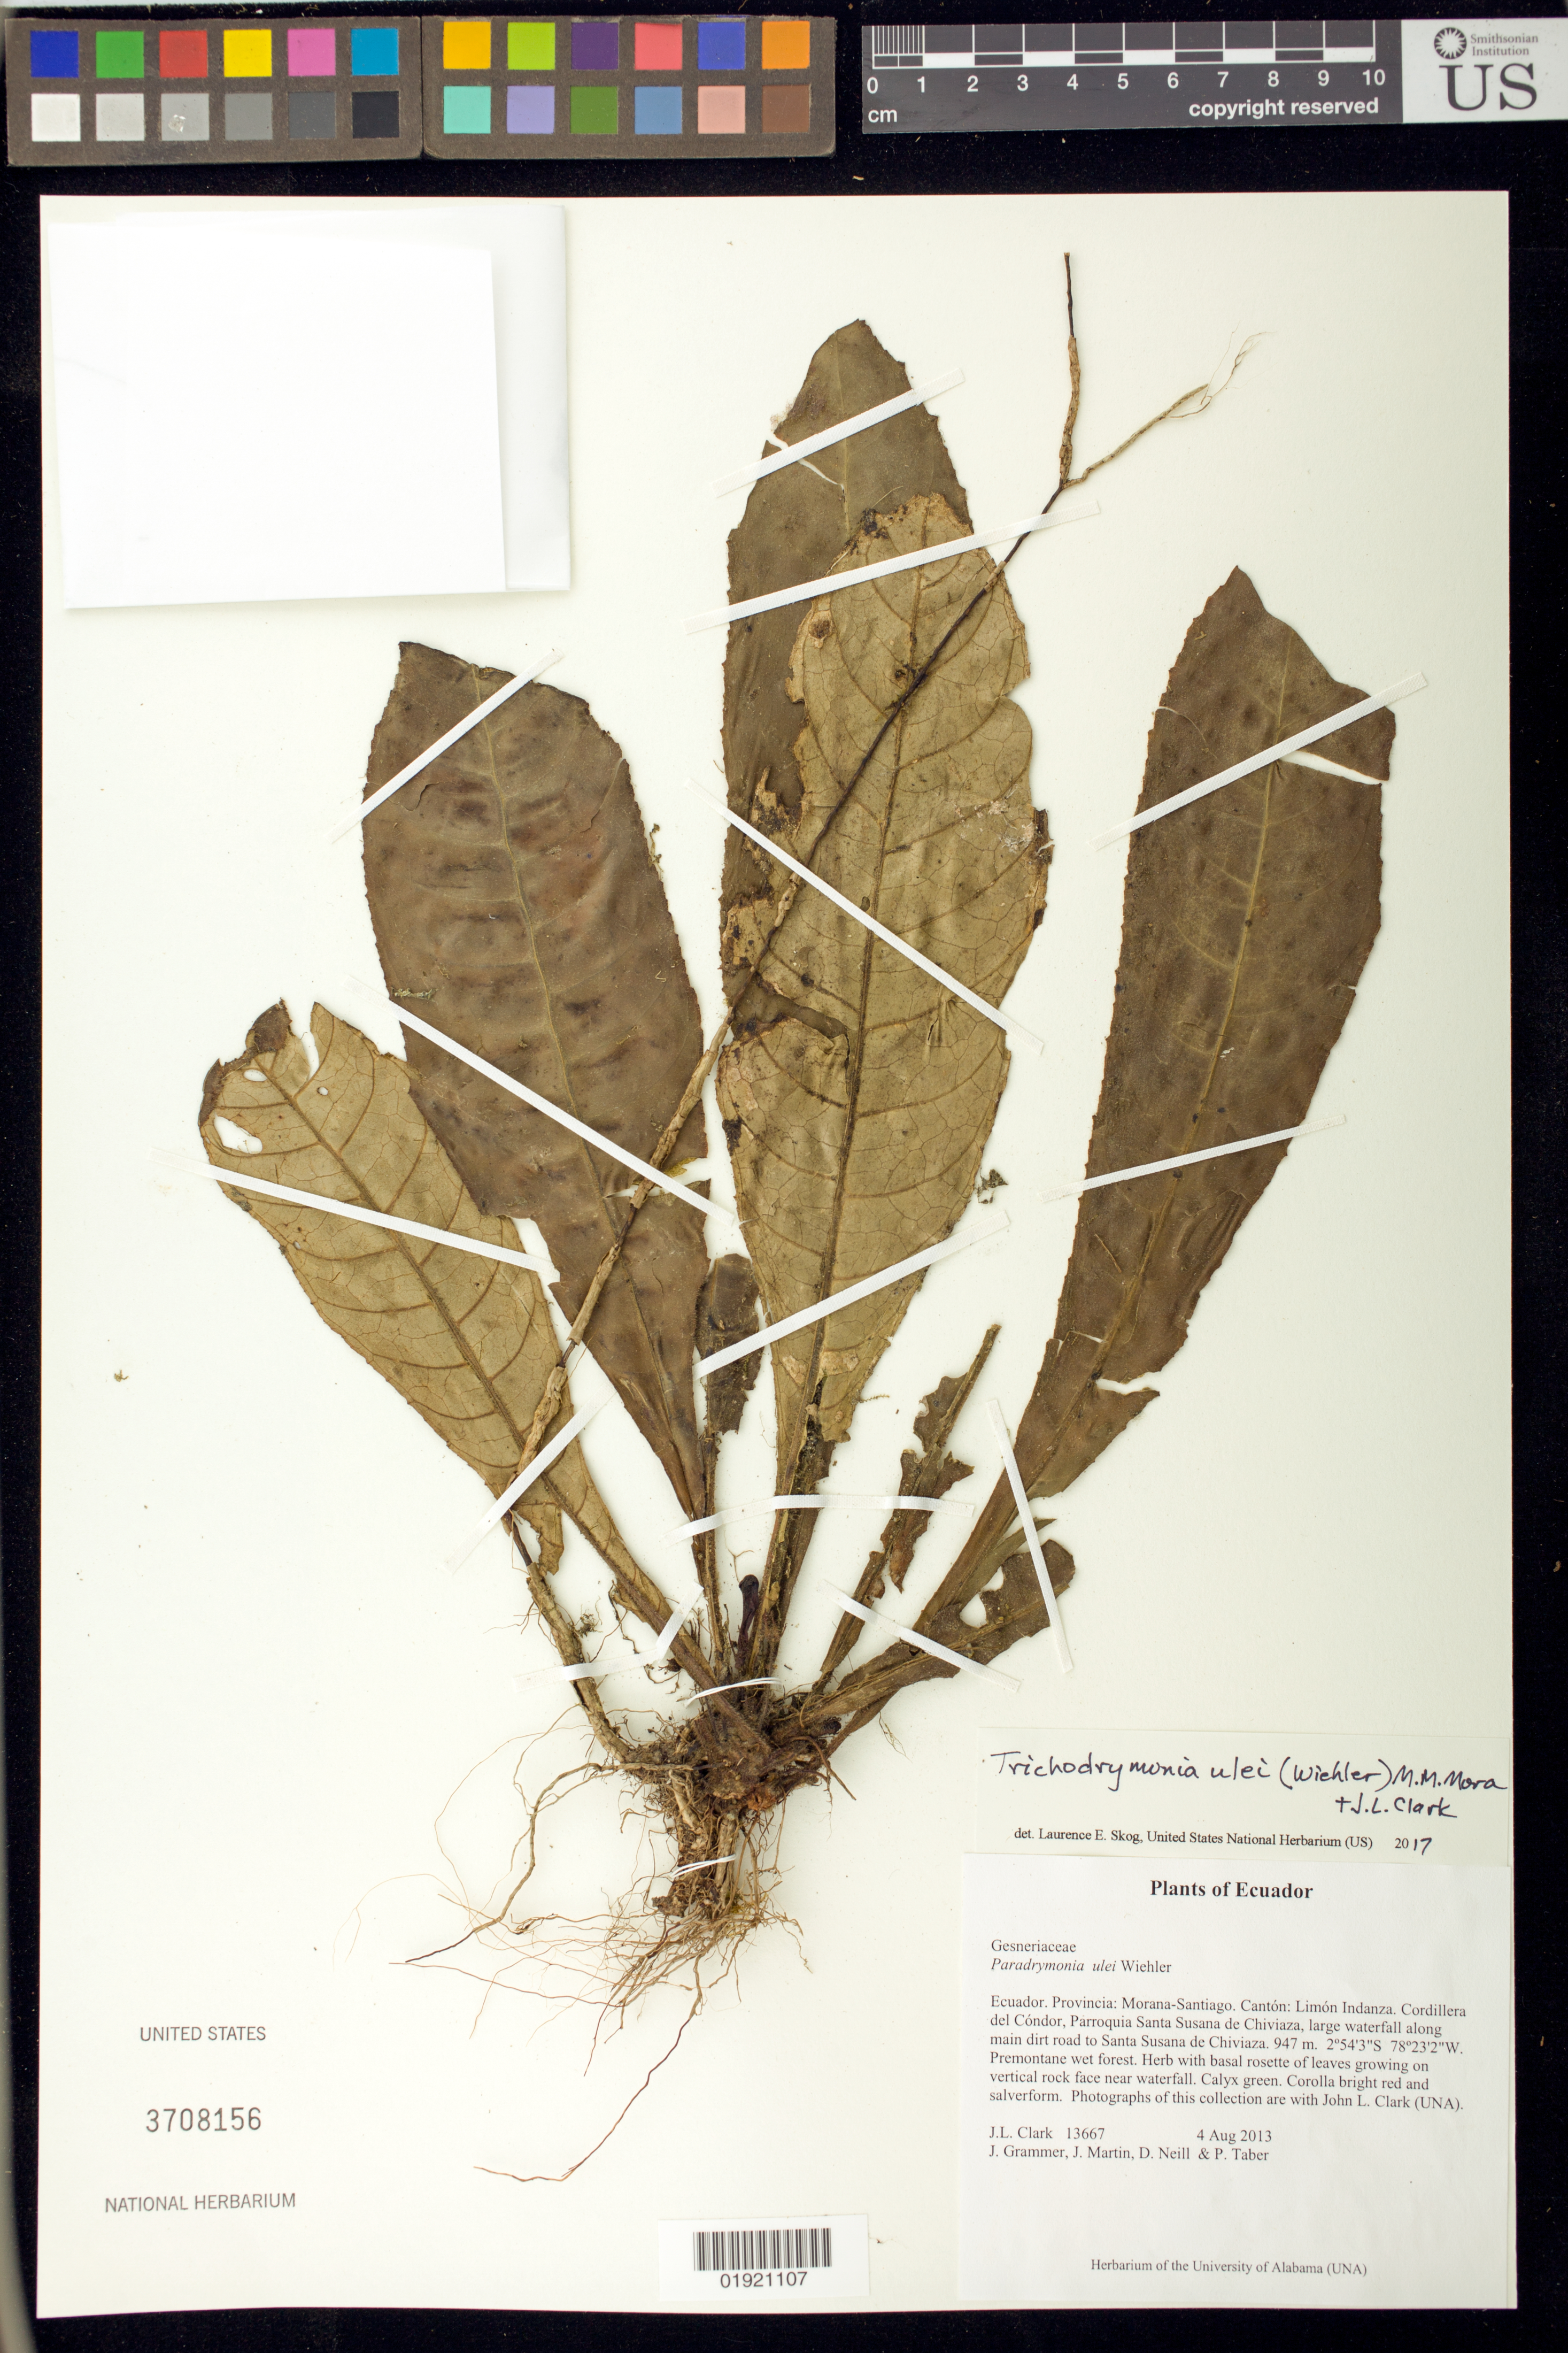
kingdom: Plantae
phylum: Tracheophyta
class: Magnoliopsida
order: Lamiales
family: Gesneriaceae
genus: Trichodrymonia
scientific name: Trichodrymonia ulei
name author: (Wiehler) M.M. Mora & J.L. Clark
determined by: Skog, Laurence E.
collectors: J. L. Clark, J. Grammer, J. Martin, D. Neill & P. Taber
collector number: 13667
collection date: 2013-08-04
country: Ecuador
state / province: Morona-Santiago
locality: Canton: Limon Indanza. Cordillera del Condor, Parroquia Santa Susana de Chiviaza, large waterfall along main dirt road to Santa Susana de Chiviaza.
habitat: Premontane wet forest.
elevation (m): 947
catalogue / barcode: US 3708156